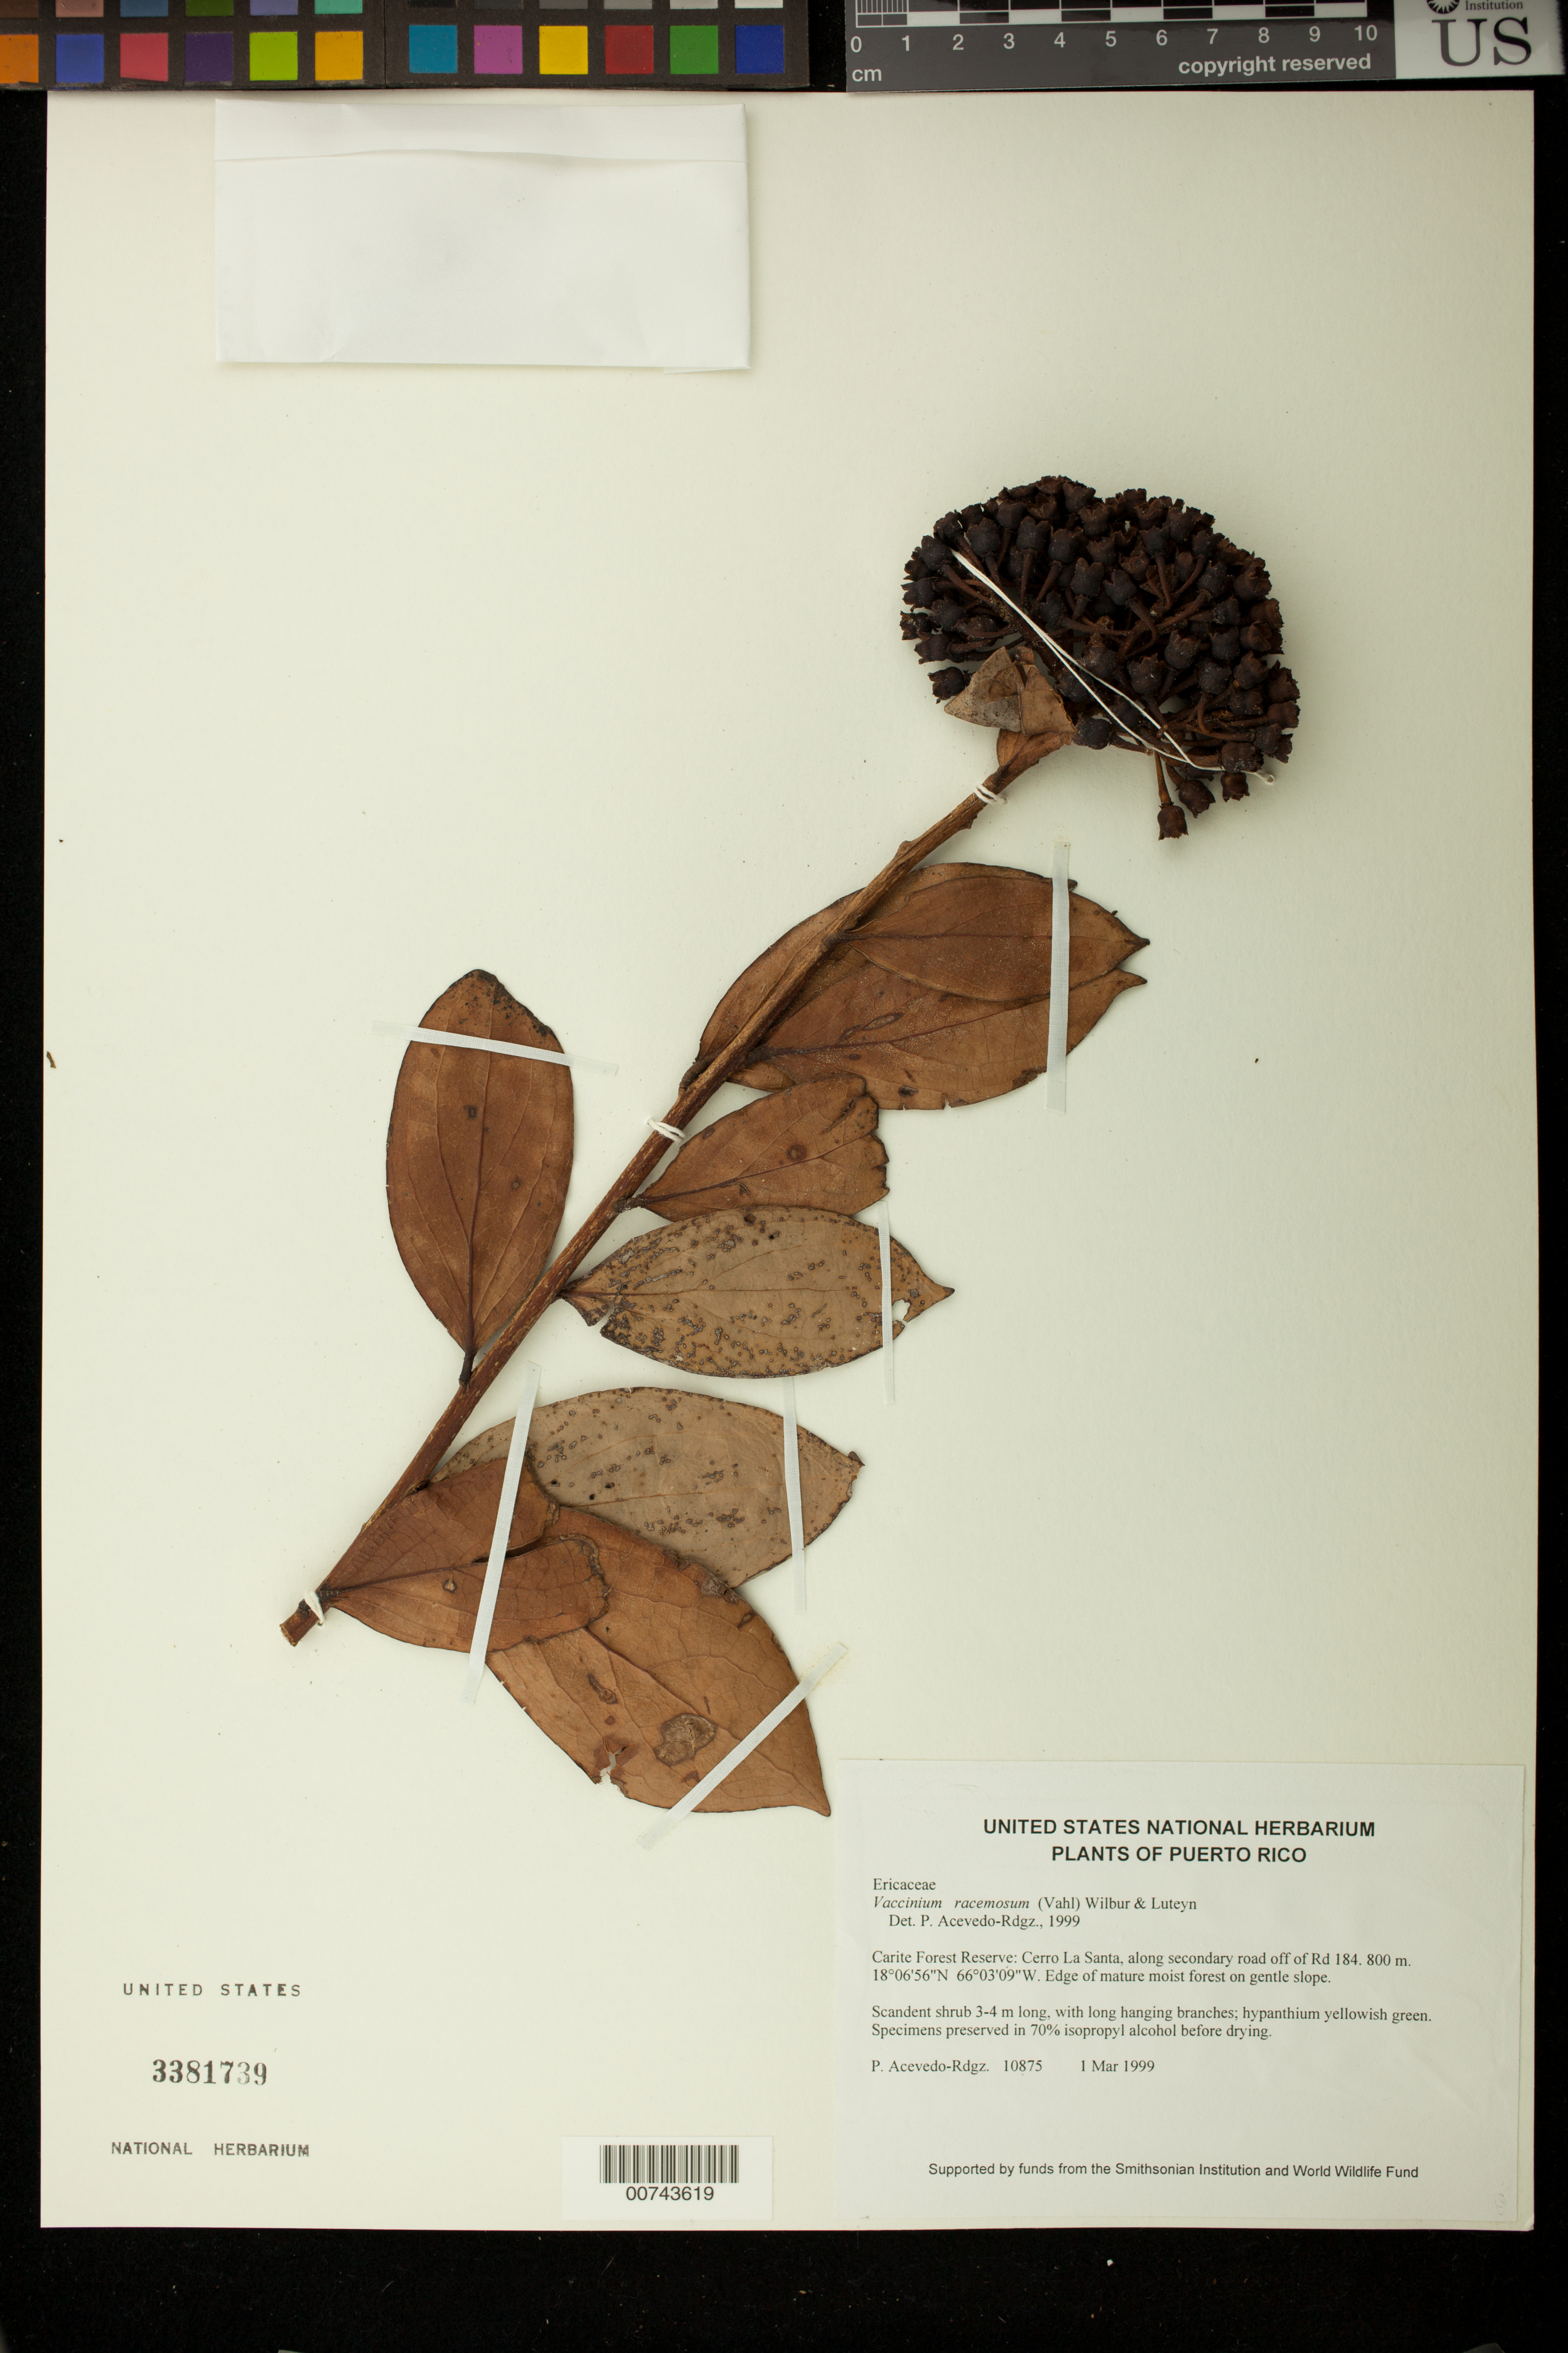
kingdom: Plantae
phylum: Tracheophyta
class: Magnoliopsida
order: Ericales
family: Ericaceae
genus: Vaccinium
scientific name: Vaccinium racemosum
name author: (Vahl) Wilbur & Luteyn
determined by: Acevedo-Rodríguez, P., (BOT), Smithsonian Institution - National Museum of Natural History (UNITED STATES)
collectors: P. Acevedo-Rodr.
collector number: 10875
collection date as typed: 01 Mar 1999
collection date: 1999-03-01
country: Puerto Rico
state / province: San Lorenzo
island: Puerto Rico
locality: Cayey; Carite Forest Reserve: Cerro La Santa, along secondary road off of Rd 184.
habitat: Edge of mature moist forest on gentle slope.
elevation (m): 800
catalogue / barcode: US 3381739